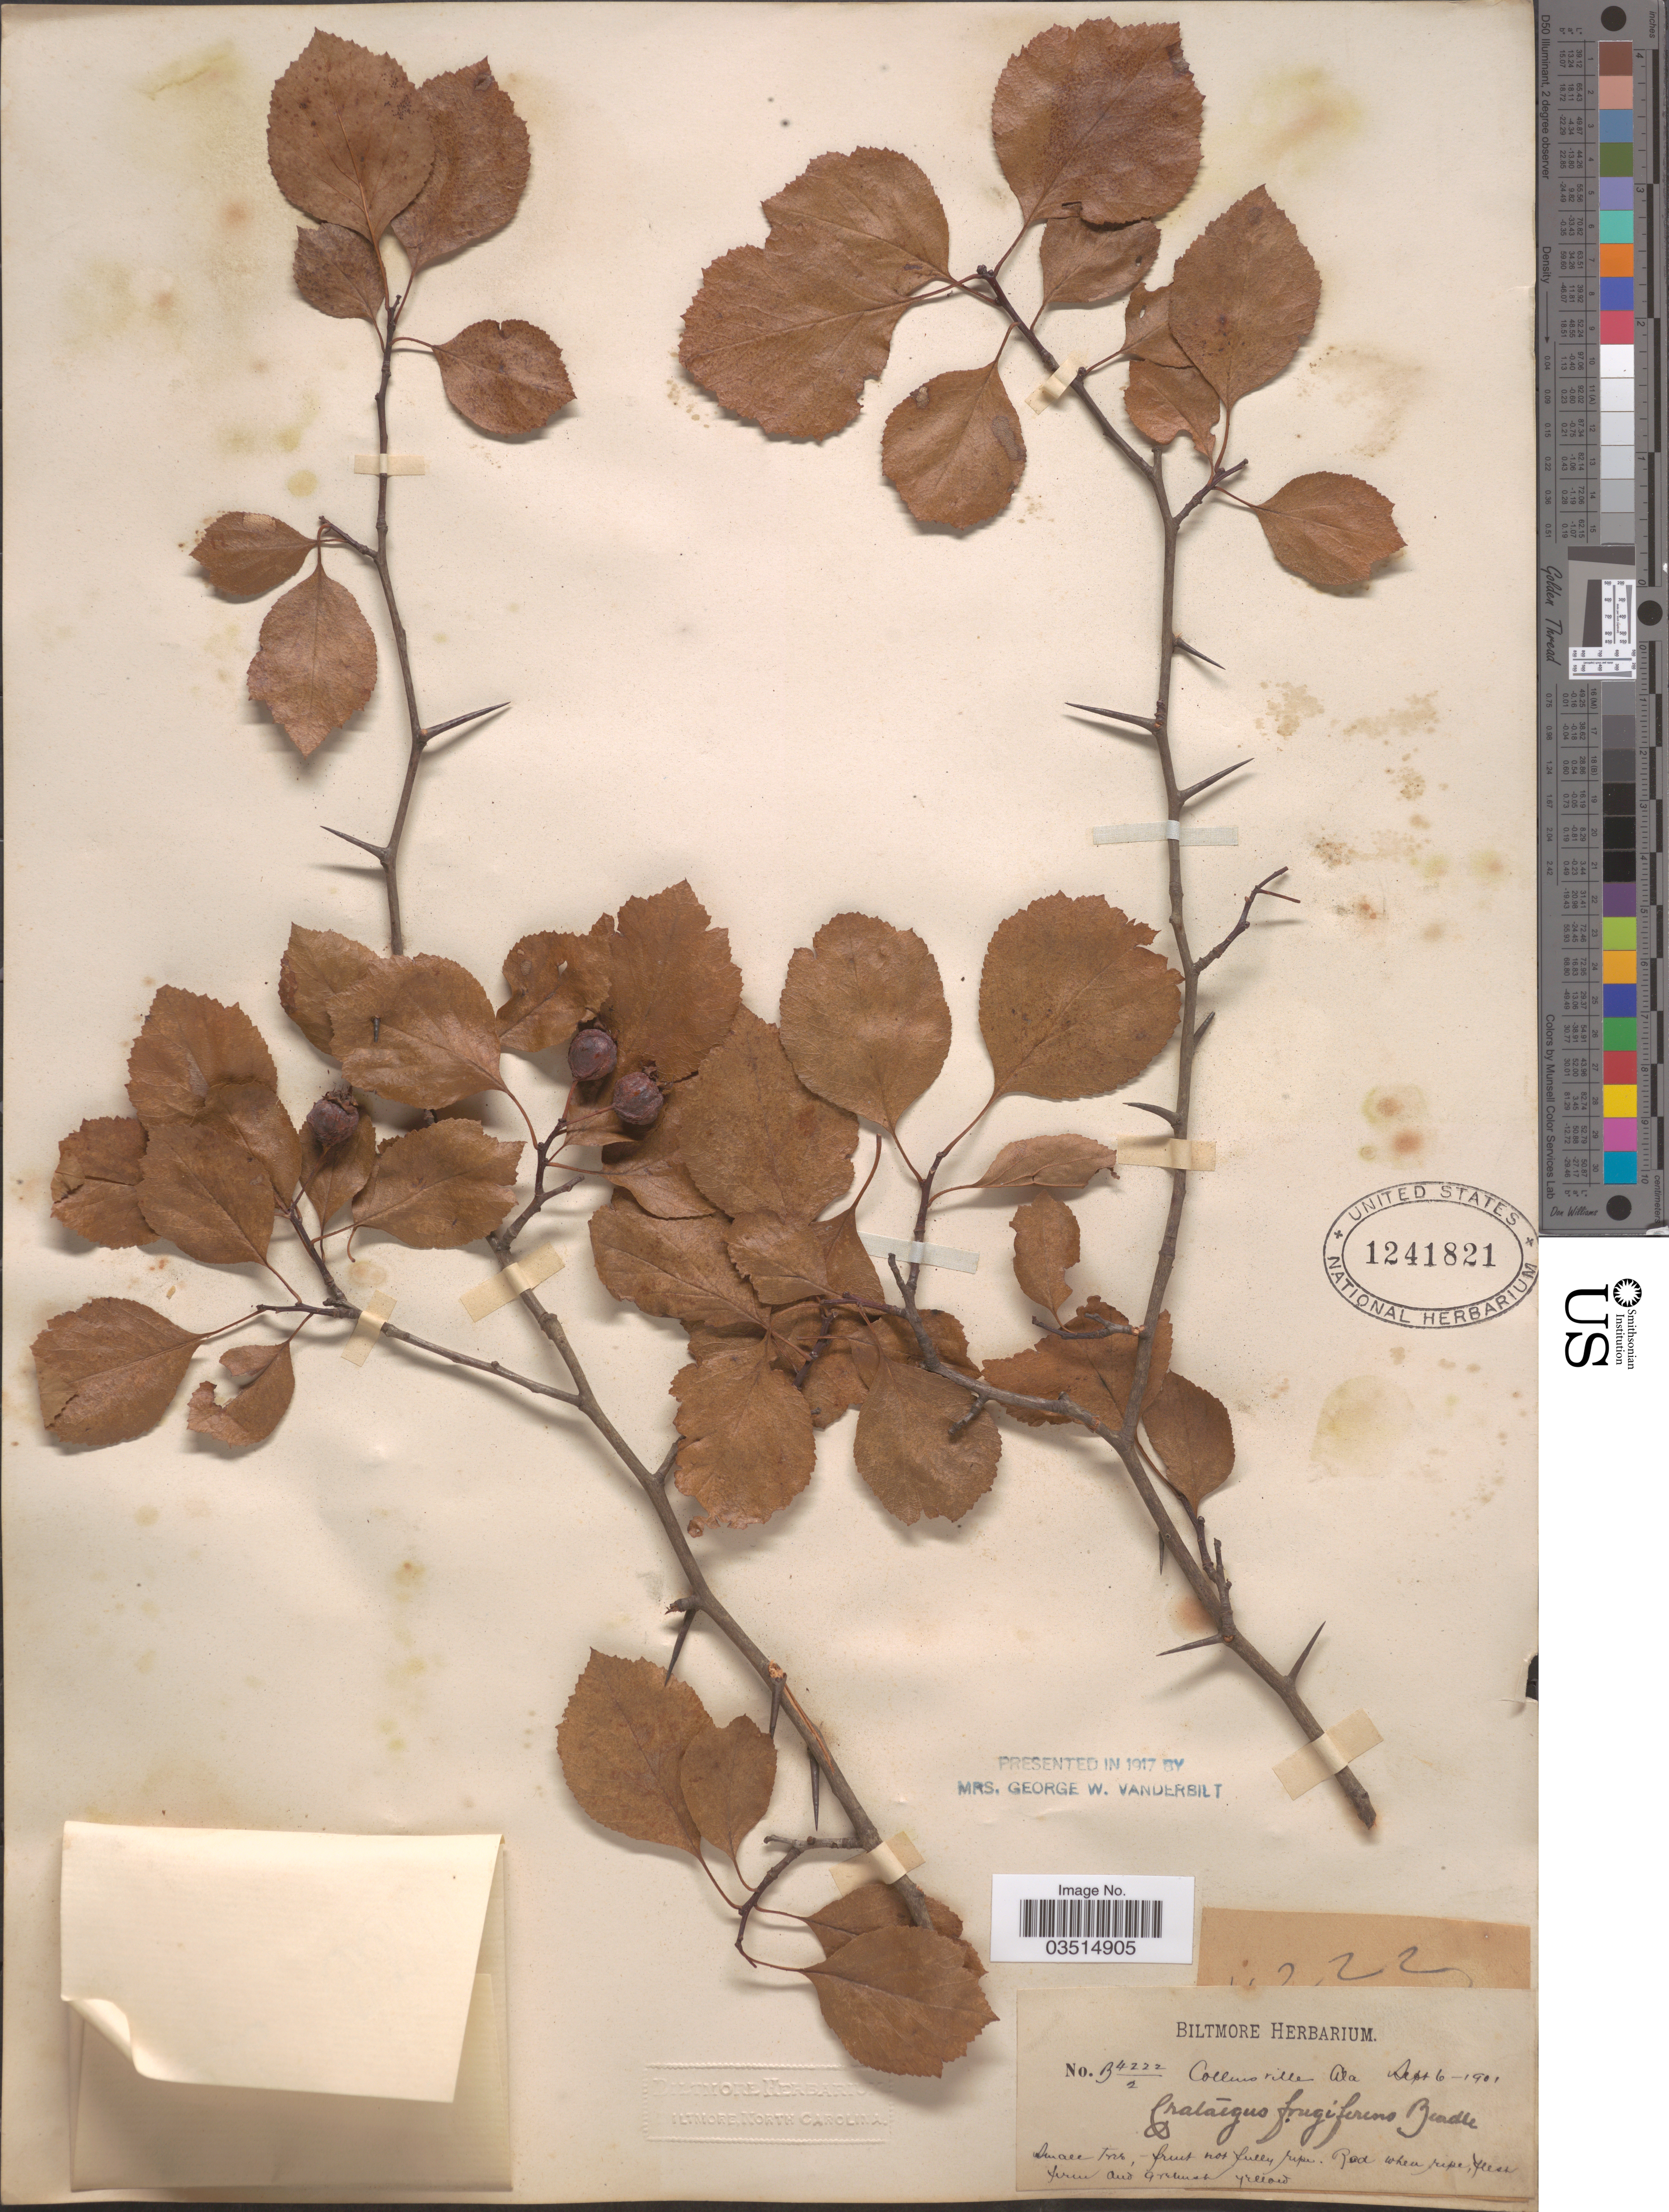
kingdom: Plantae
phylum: Tracheophyta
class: Magnoliopsida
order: Rosales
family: Rosaceae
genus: Crataegus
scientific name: Crataegus frugiferens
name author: Beadle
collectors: ex herb. Biltmore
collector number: B4222/2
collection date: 1901-09-06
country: United States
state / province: Alabama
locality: Collins ville.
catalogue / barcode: US 1241821